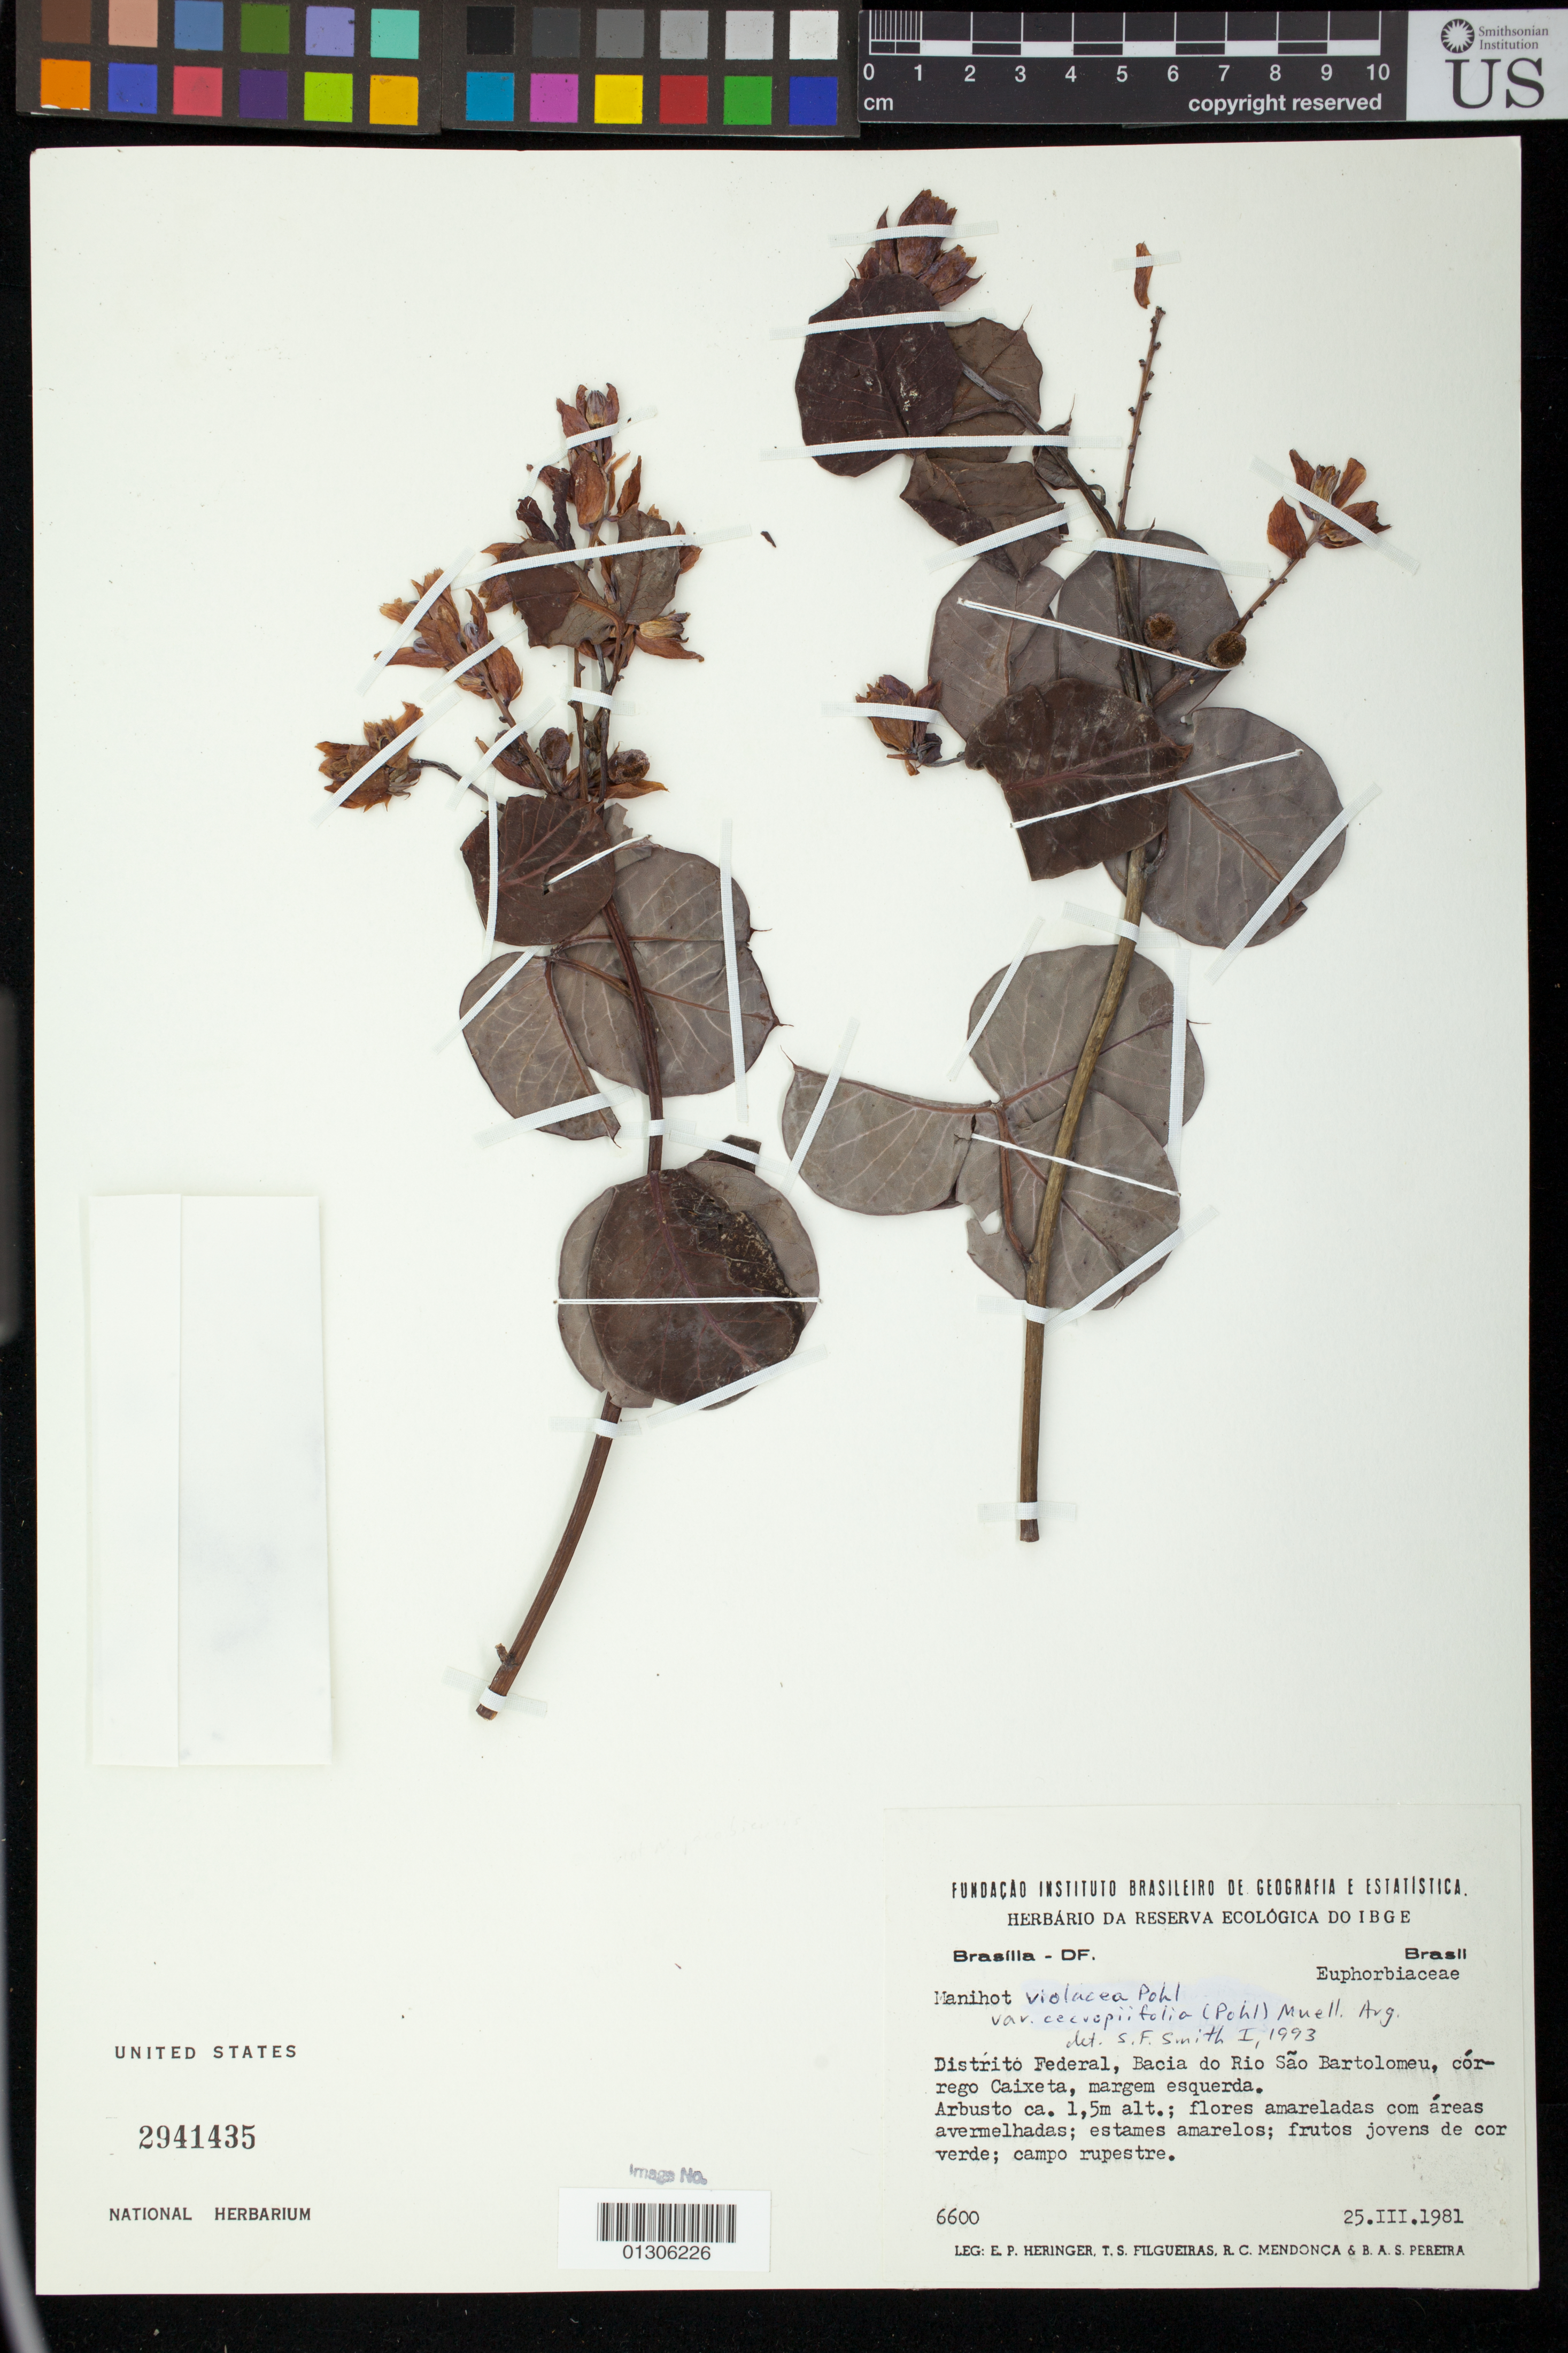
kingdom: Plantae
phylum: Tracheophyta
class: Magnoliopsida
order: Malpighiales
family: Euphorbiaceae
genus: Manihot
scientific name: Manihot violacea var. cecropiifolia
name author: (Pohl) Müll. Arg.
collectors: E. P. Heringer, T. S. Filgueiras, R. C. Mendonça & B. A. S. Pereira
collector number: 6600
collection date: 1981-03-25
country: Brazil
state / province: Distrito Federal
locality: Bacia do Rio São Bartolomeu, corrego Caixeta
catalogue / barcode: US 2941435